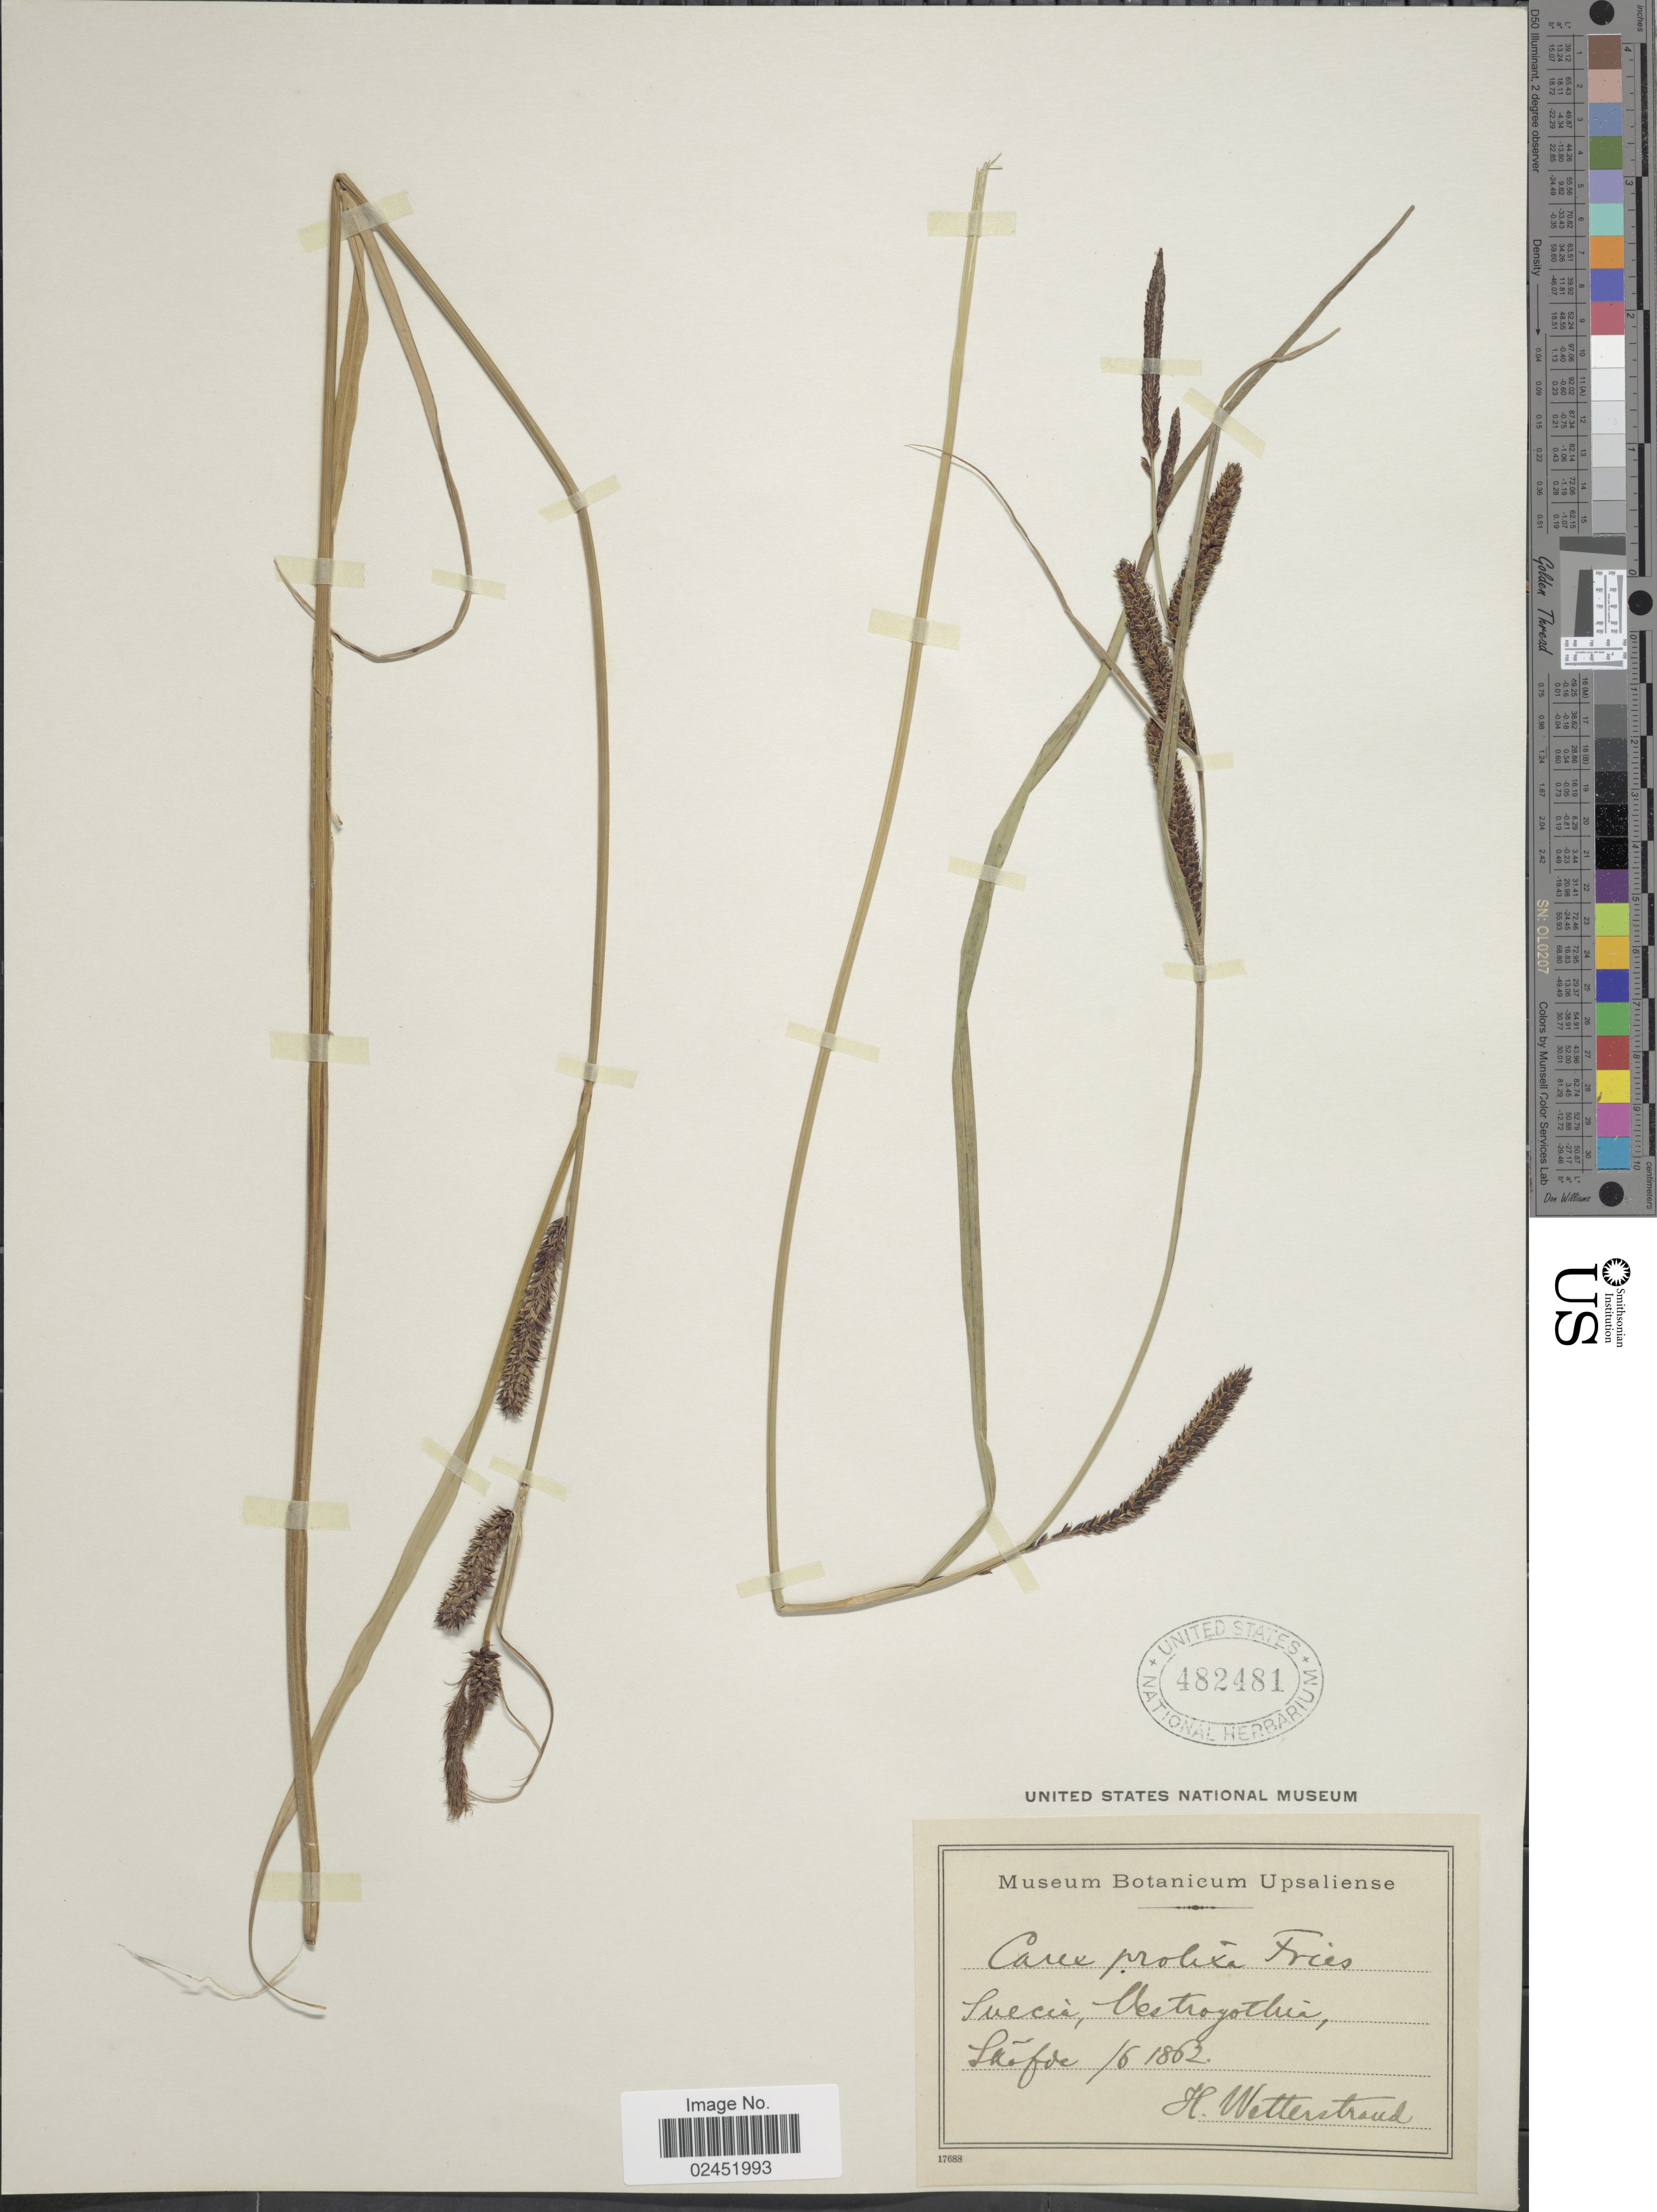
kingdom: Plantae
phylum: Tracheophyta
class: Liliopsida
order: Poales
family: Cyperaceae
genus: Carex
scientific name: Carex x prolixa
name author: Fr.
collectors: H. Wetterstrand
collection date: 1862-06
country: Sweden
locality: Suecia, Vestrogothia, Sköfde.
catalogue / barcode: US 482481